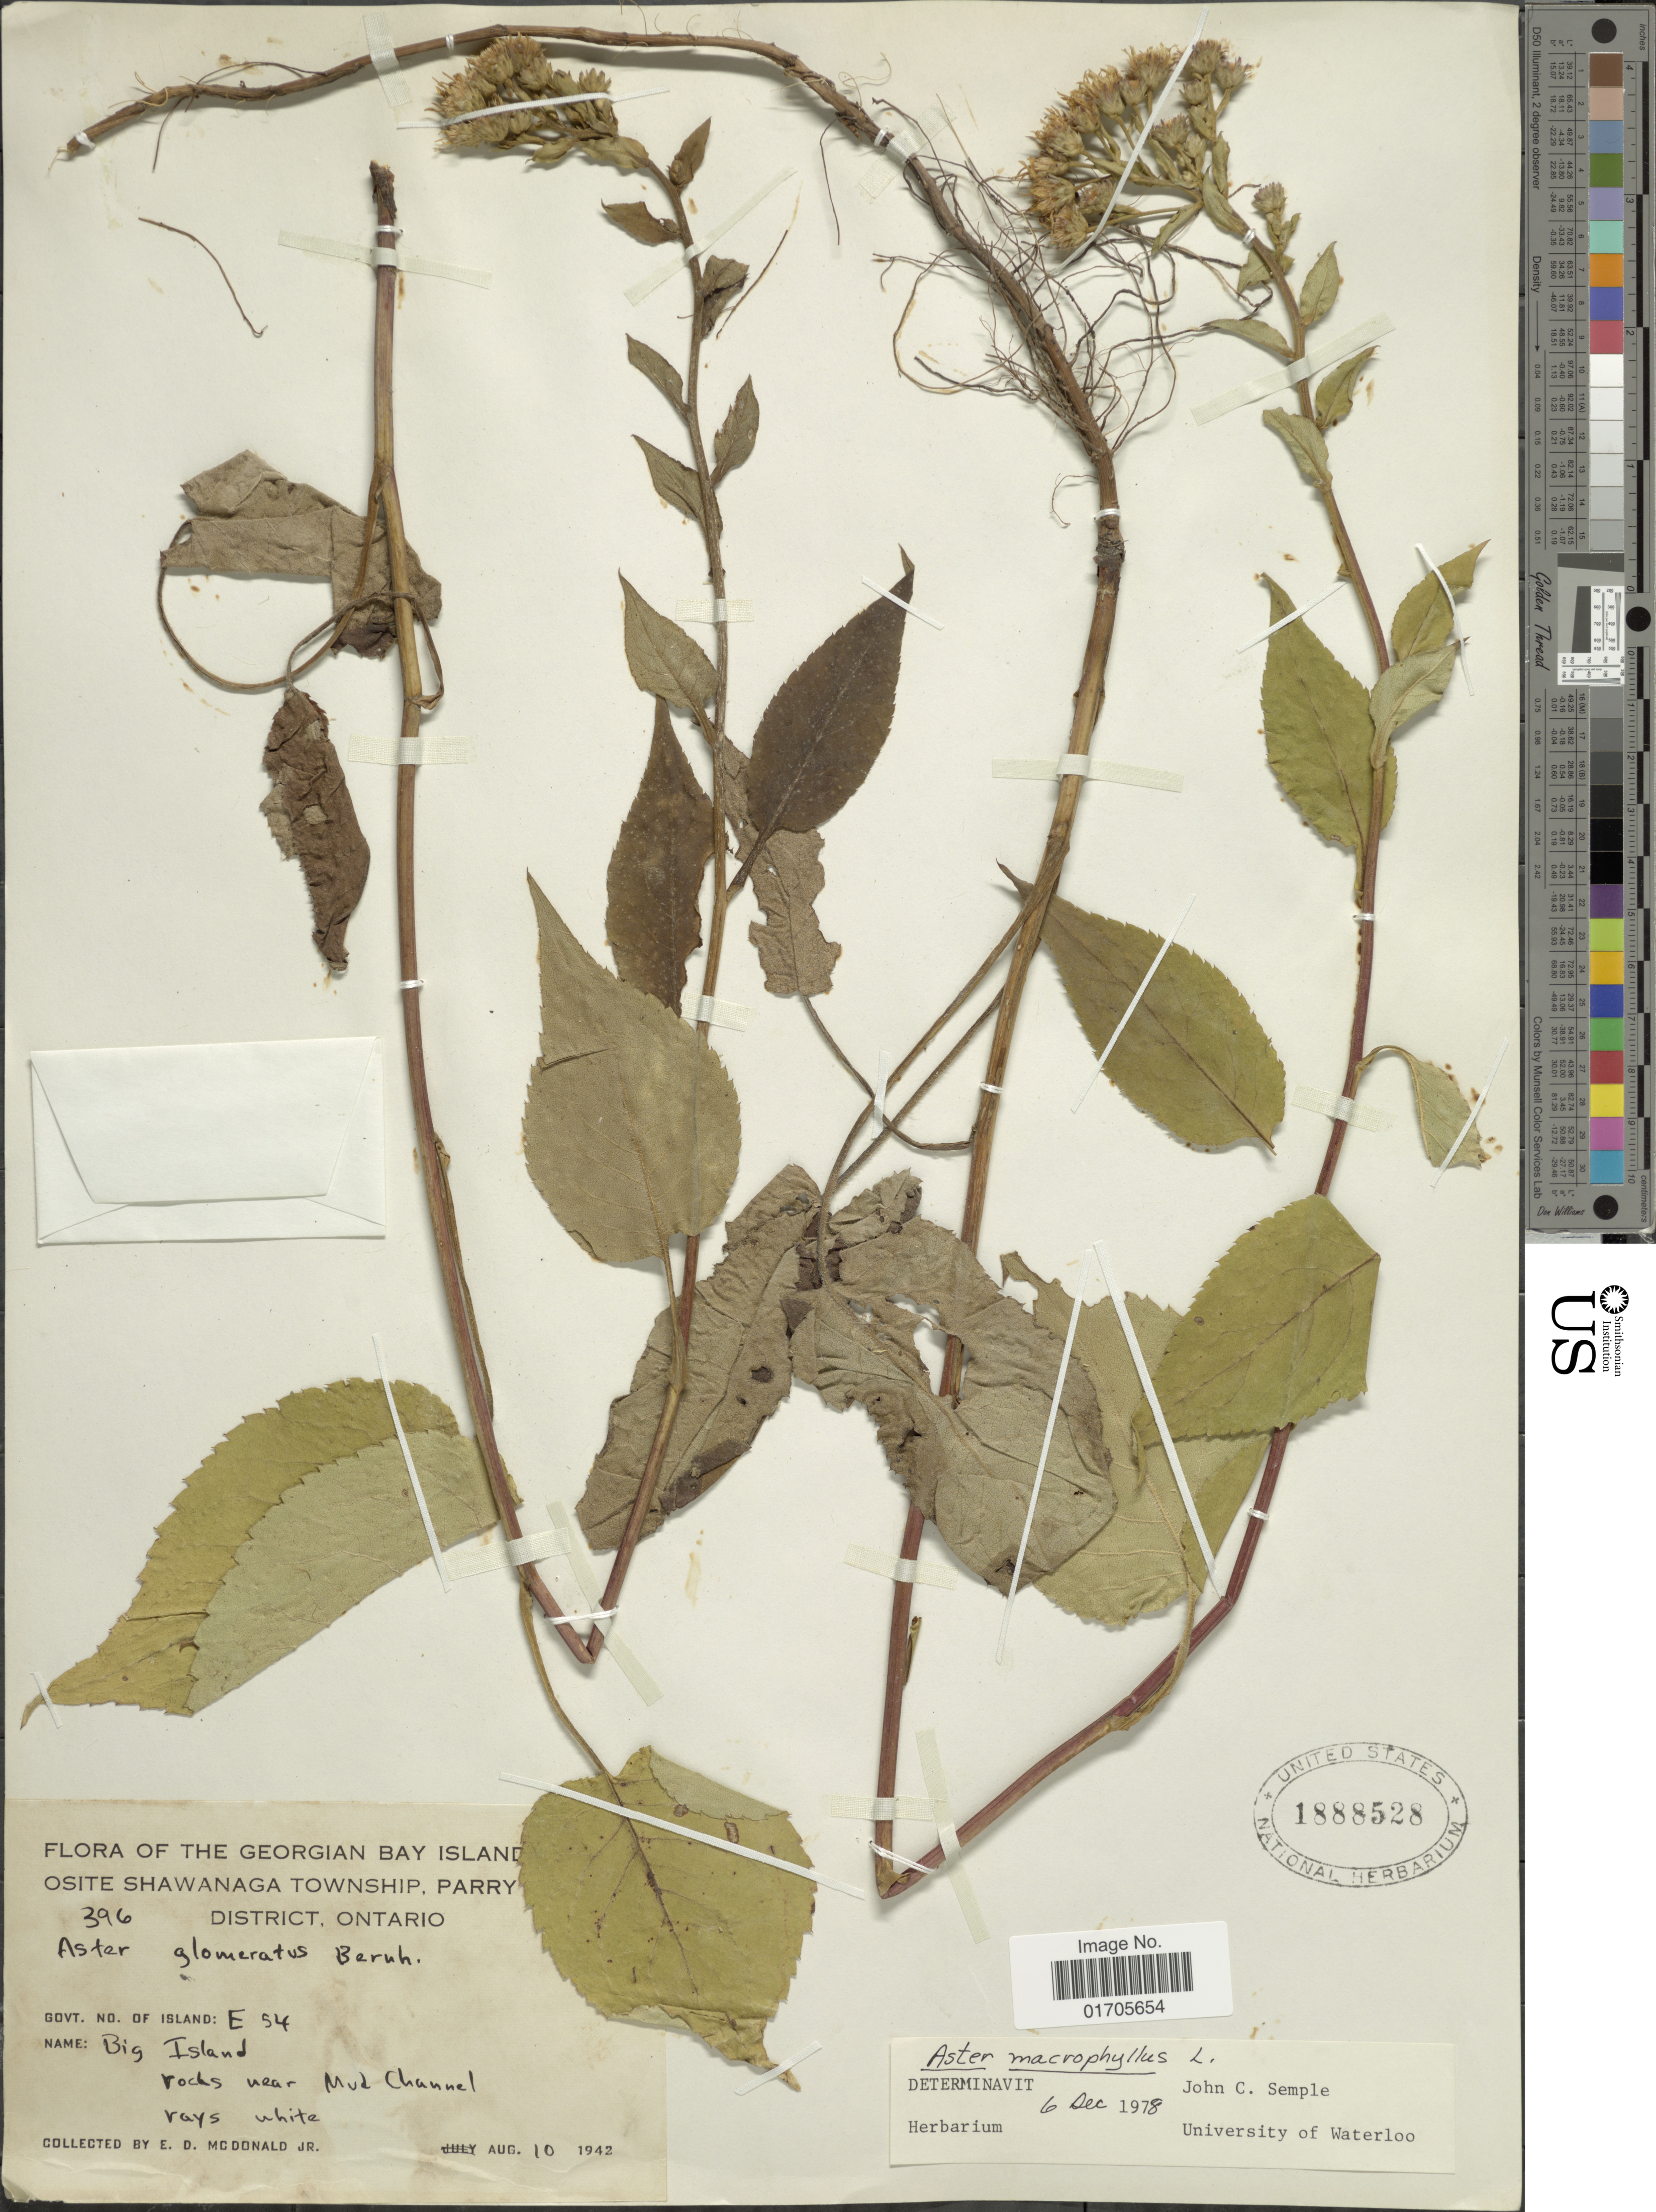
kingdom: Plantae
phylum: Tracheophyta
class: Magnoliopsida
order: Asterales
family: Asteraceae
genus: Eurybia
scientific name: Eurybia macrophylla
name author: (L.) Cass.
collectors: E. D. McDonald Jr.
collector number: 396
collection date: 1942-08-10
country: Canada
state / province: Ontario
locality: Georgian Bay Island. Osite Shawanaga Township, Parry District, Ontario. Govt. No. of Island: E 54. Big Island, rocks near Mud Channel.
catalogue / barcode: US 1888528